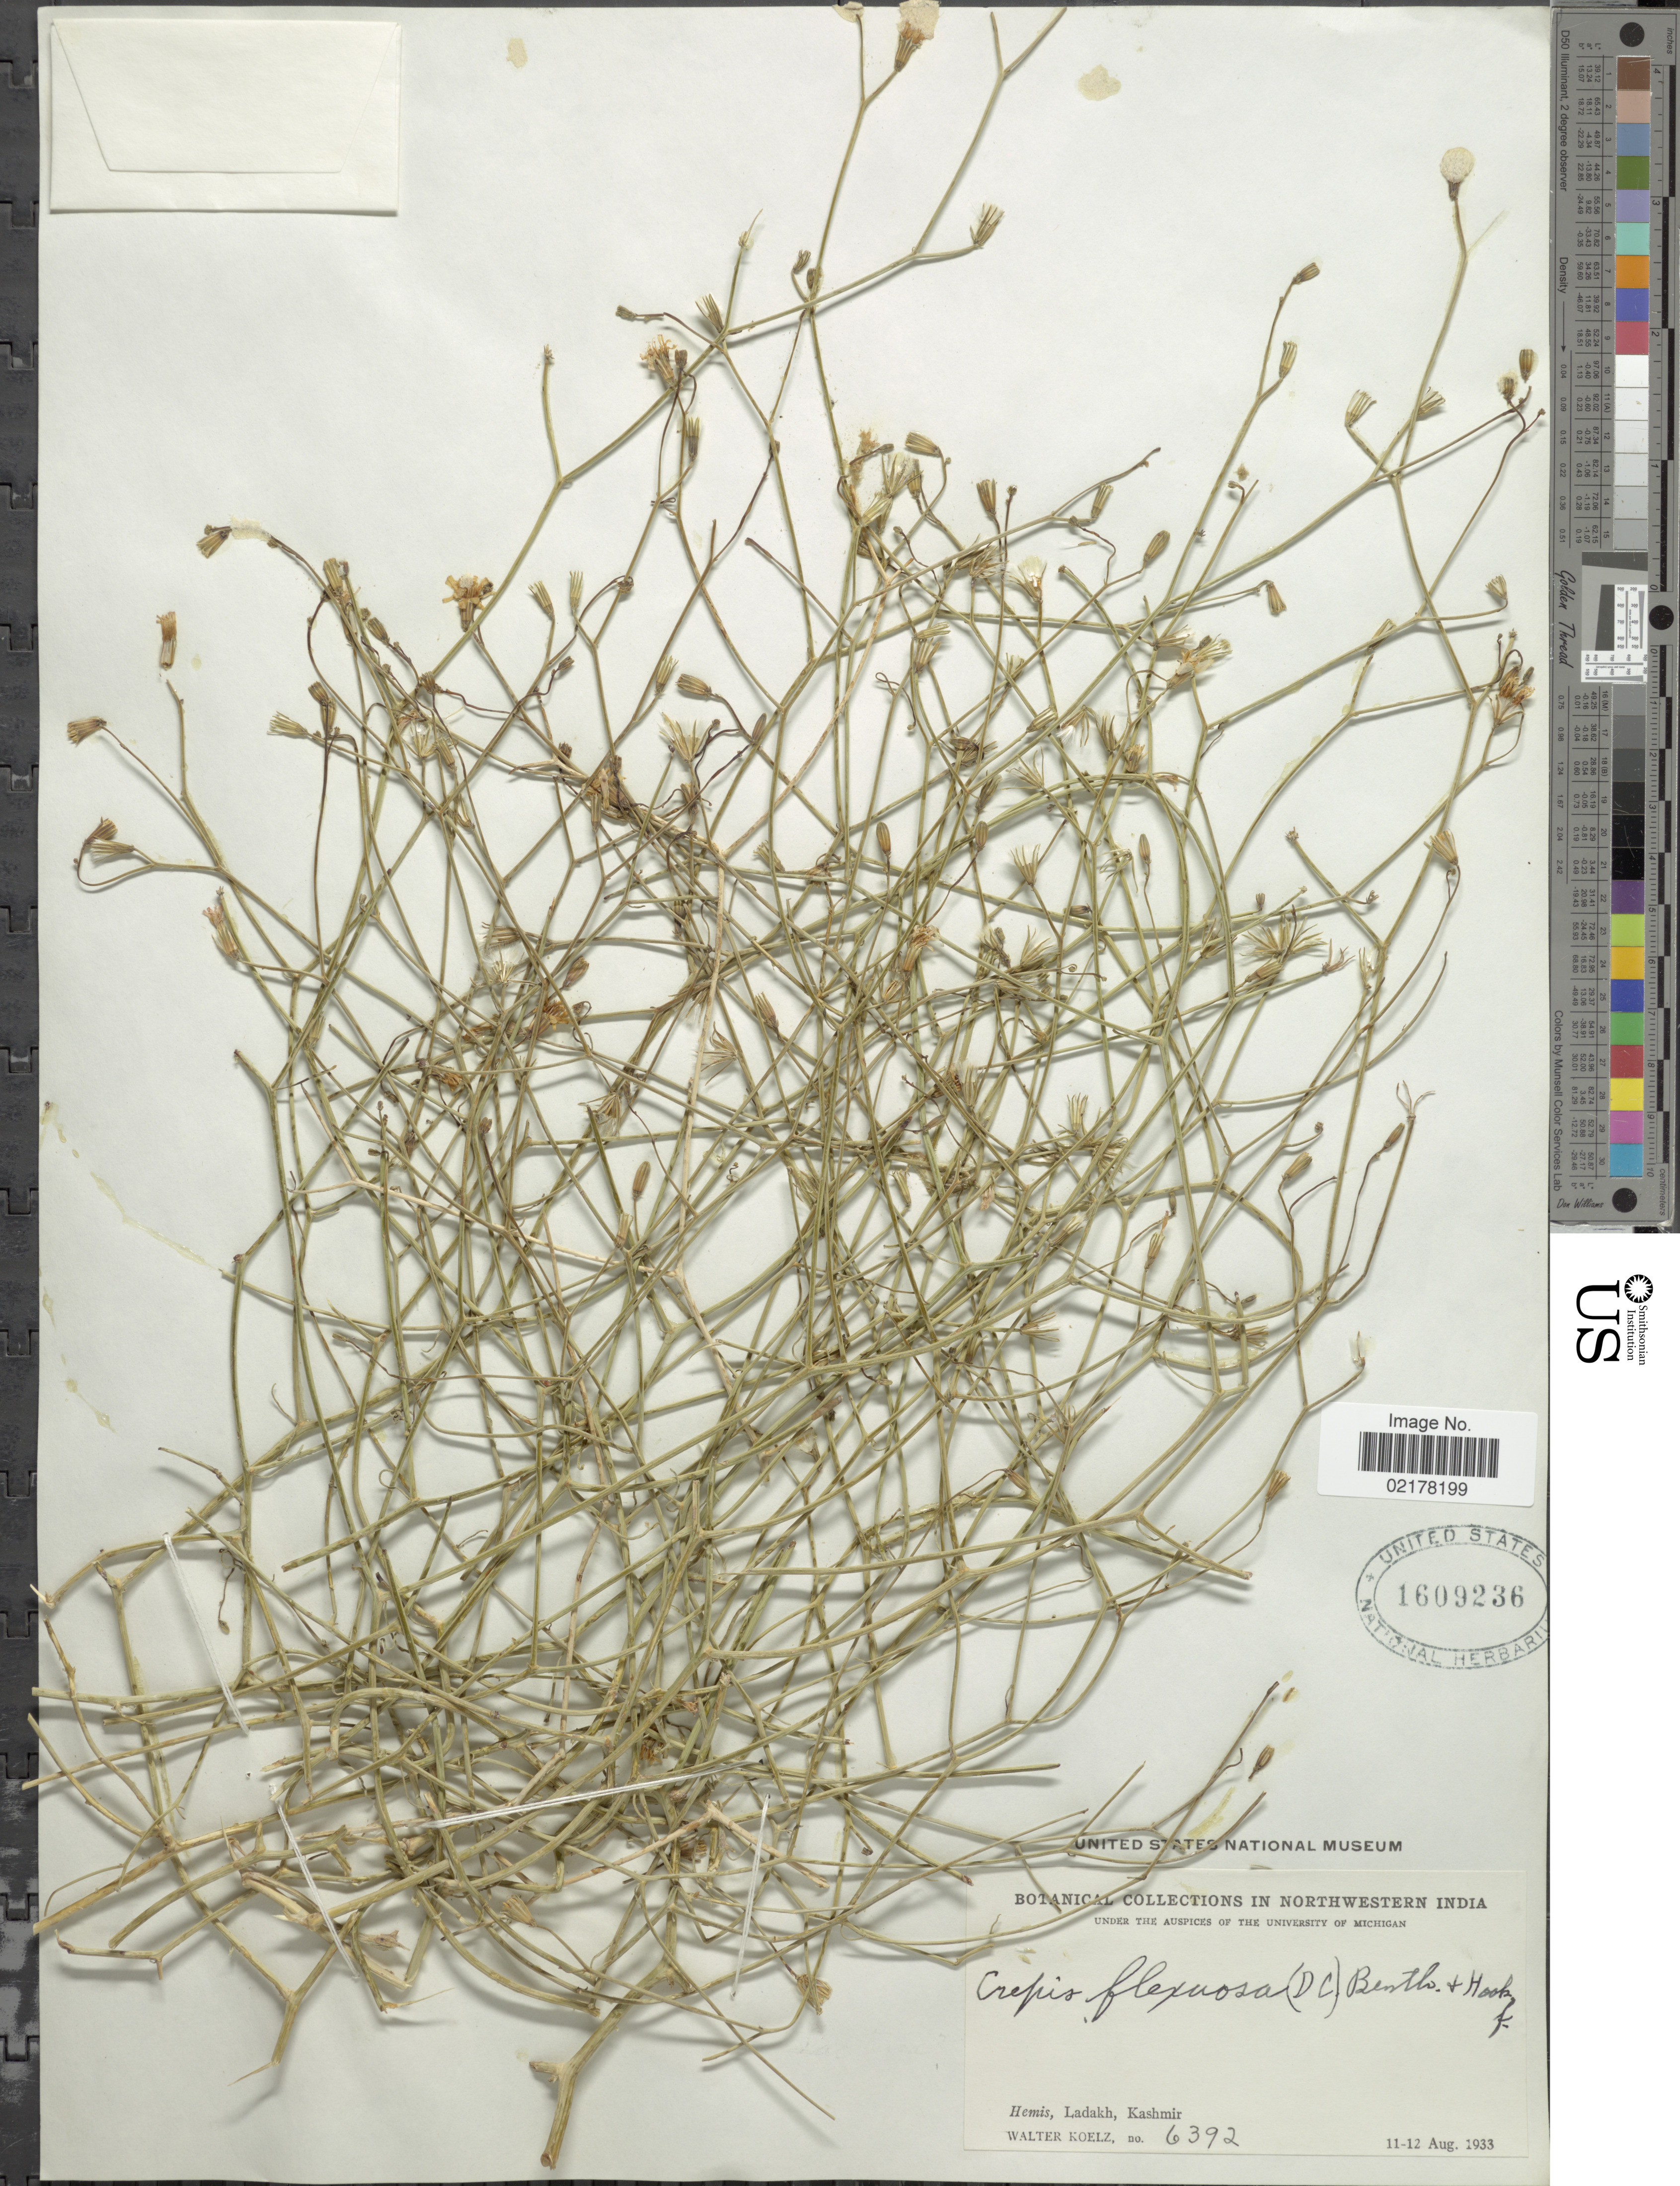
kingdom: Plantae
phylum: Tracheophyta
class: Magnoliopsida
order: Asterales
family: Asteraceae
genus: Askellia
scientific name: Askellia flexuosa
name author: (Ledeb.) W.A. Weber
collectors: W. N. Koelz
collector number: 6392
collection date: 1933-08-11/1933-08-12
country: India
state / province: Jammu and Kashmir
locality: Northwestern India. Hemis, Ladakh, Kashmir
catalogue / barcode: US 1609236